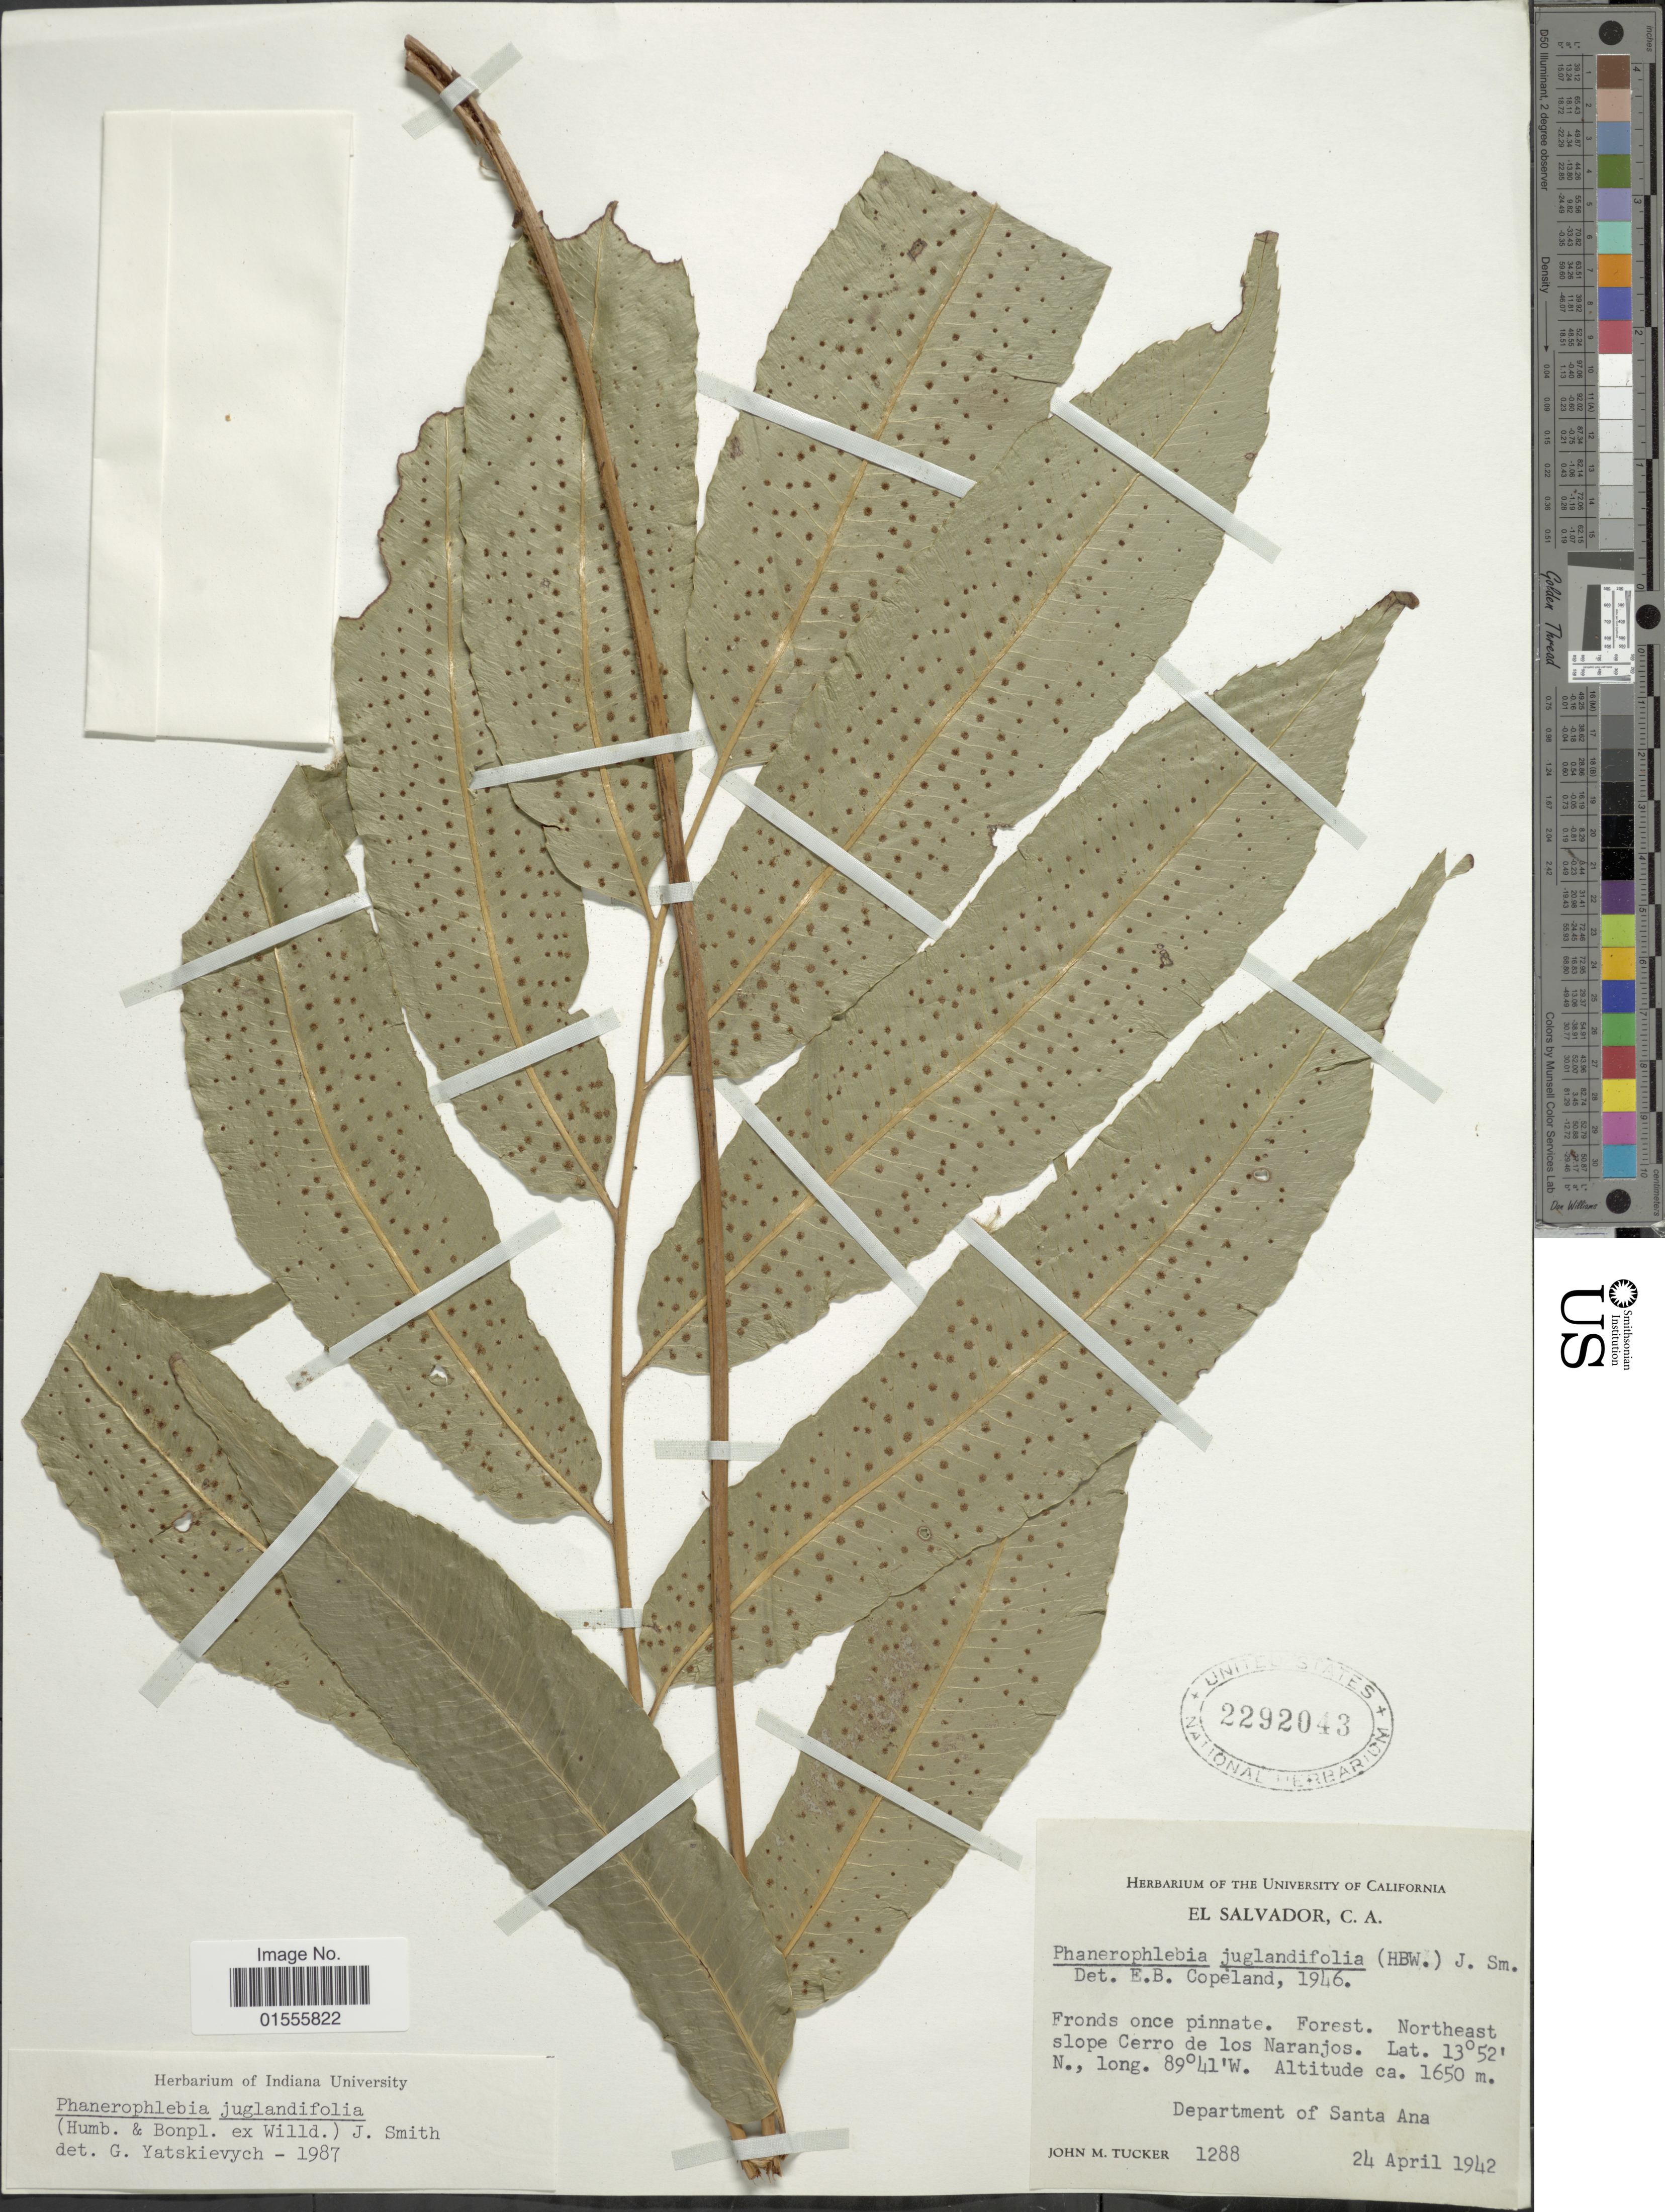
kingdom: Plantae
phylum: Tracheophyta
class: Polypodiopsida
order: Polypodiales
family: Dryopteridaceae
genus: Phanerophlebia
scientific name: Phanerophlebia juglandifolia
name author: (Willd.) J. Sm.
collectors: J. M. Tucker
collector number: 1288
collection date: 1942-04-24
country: El Salvador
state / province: Santa Ana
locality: Northeast slope Cerro de los Naranjos, Department of Santa Ana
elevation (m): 1650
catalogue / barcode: US 2292043